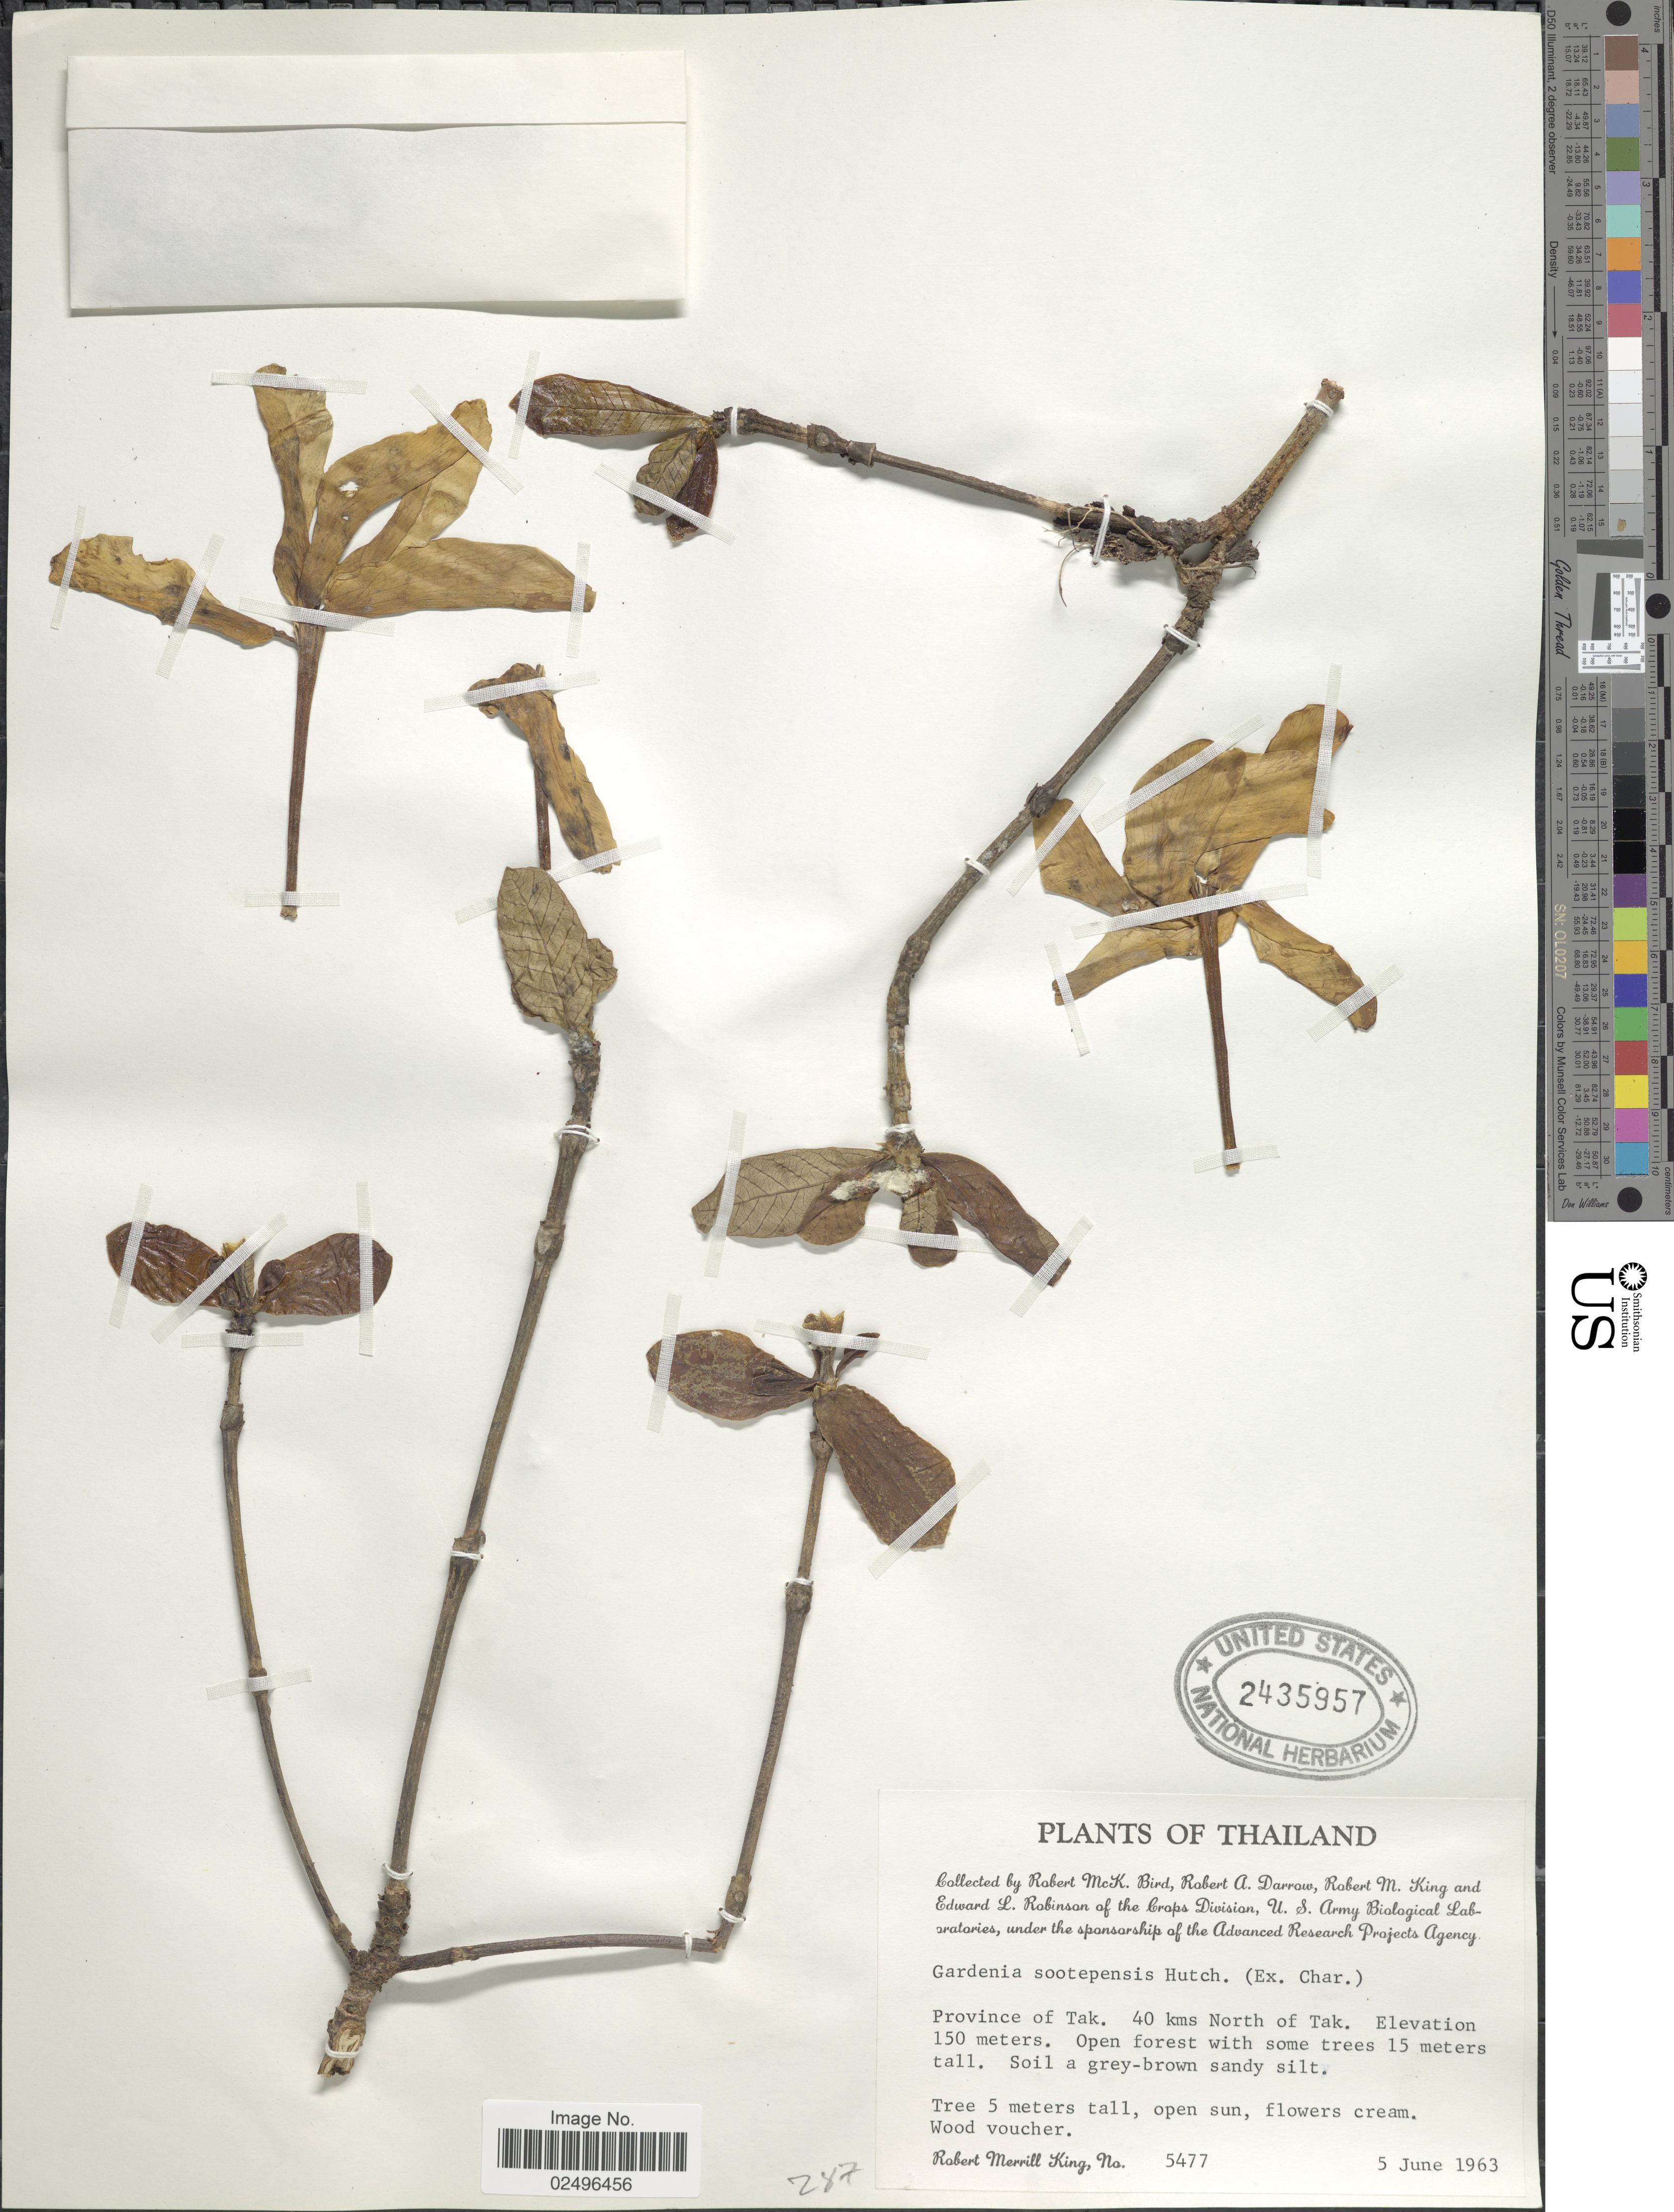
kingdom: Plantae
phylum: Tracheophyta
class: Magnoliopsida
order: Gentianales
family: Rubiaceae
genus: Gardenia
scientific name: Gardenia sootepensis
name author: Hutch.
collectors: R. M. King, R. M. Bird, R. A. Darrow & E. L. Robinson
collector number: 5477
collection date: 1963-06-05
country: Thailand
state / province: Tak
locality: Province og Tak, 40 kms North of Tak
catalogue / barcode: US 2435957